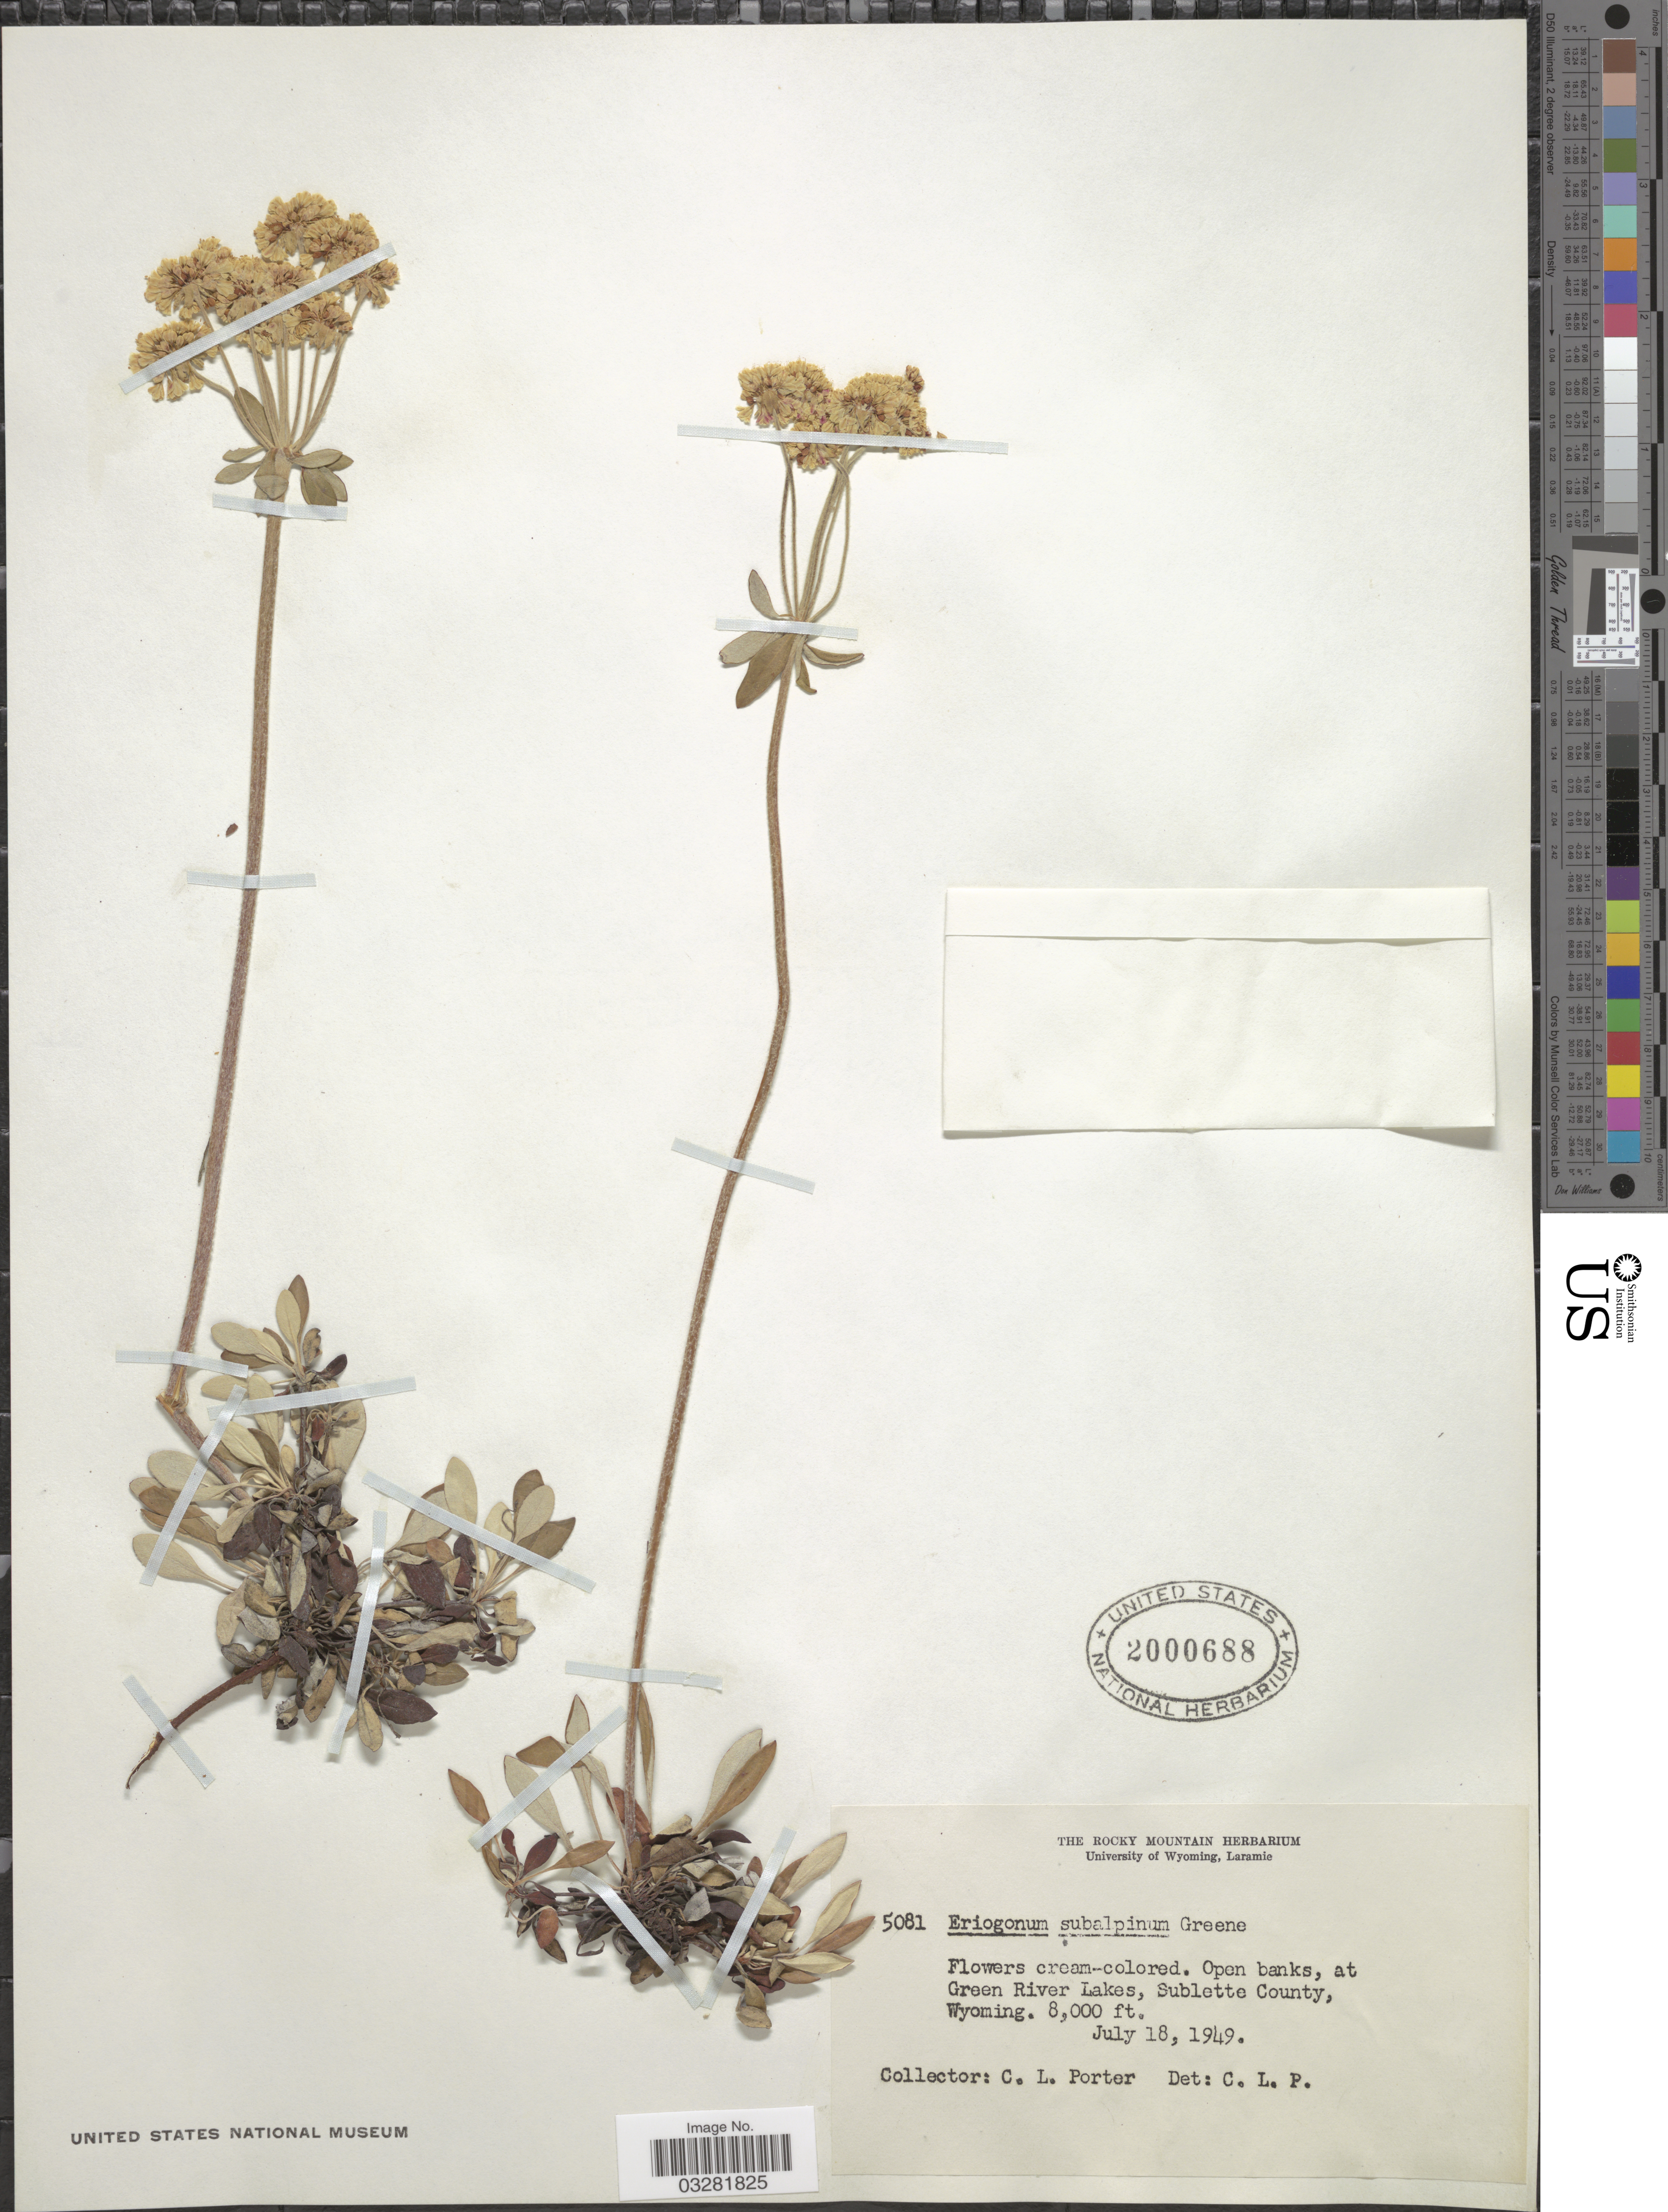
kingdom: Plantae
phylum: Tracheophyta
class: Magnoliopsida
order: Caryophyllales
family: Polygonaceae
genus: Eriogonum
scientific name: Eriogonum umbellatum var. subalpinum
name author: M.E. Jones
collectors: C. L. Porter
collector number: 5081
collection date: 1949-07-18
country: United States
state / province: Wyoming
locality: Open banks, at Green River Lakes, Sublette County.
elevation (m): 2438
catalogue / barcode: US 2000688